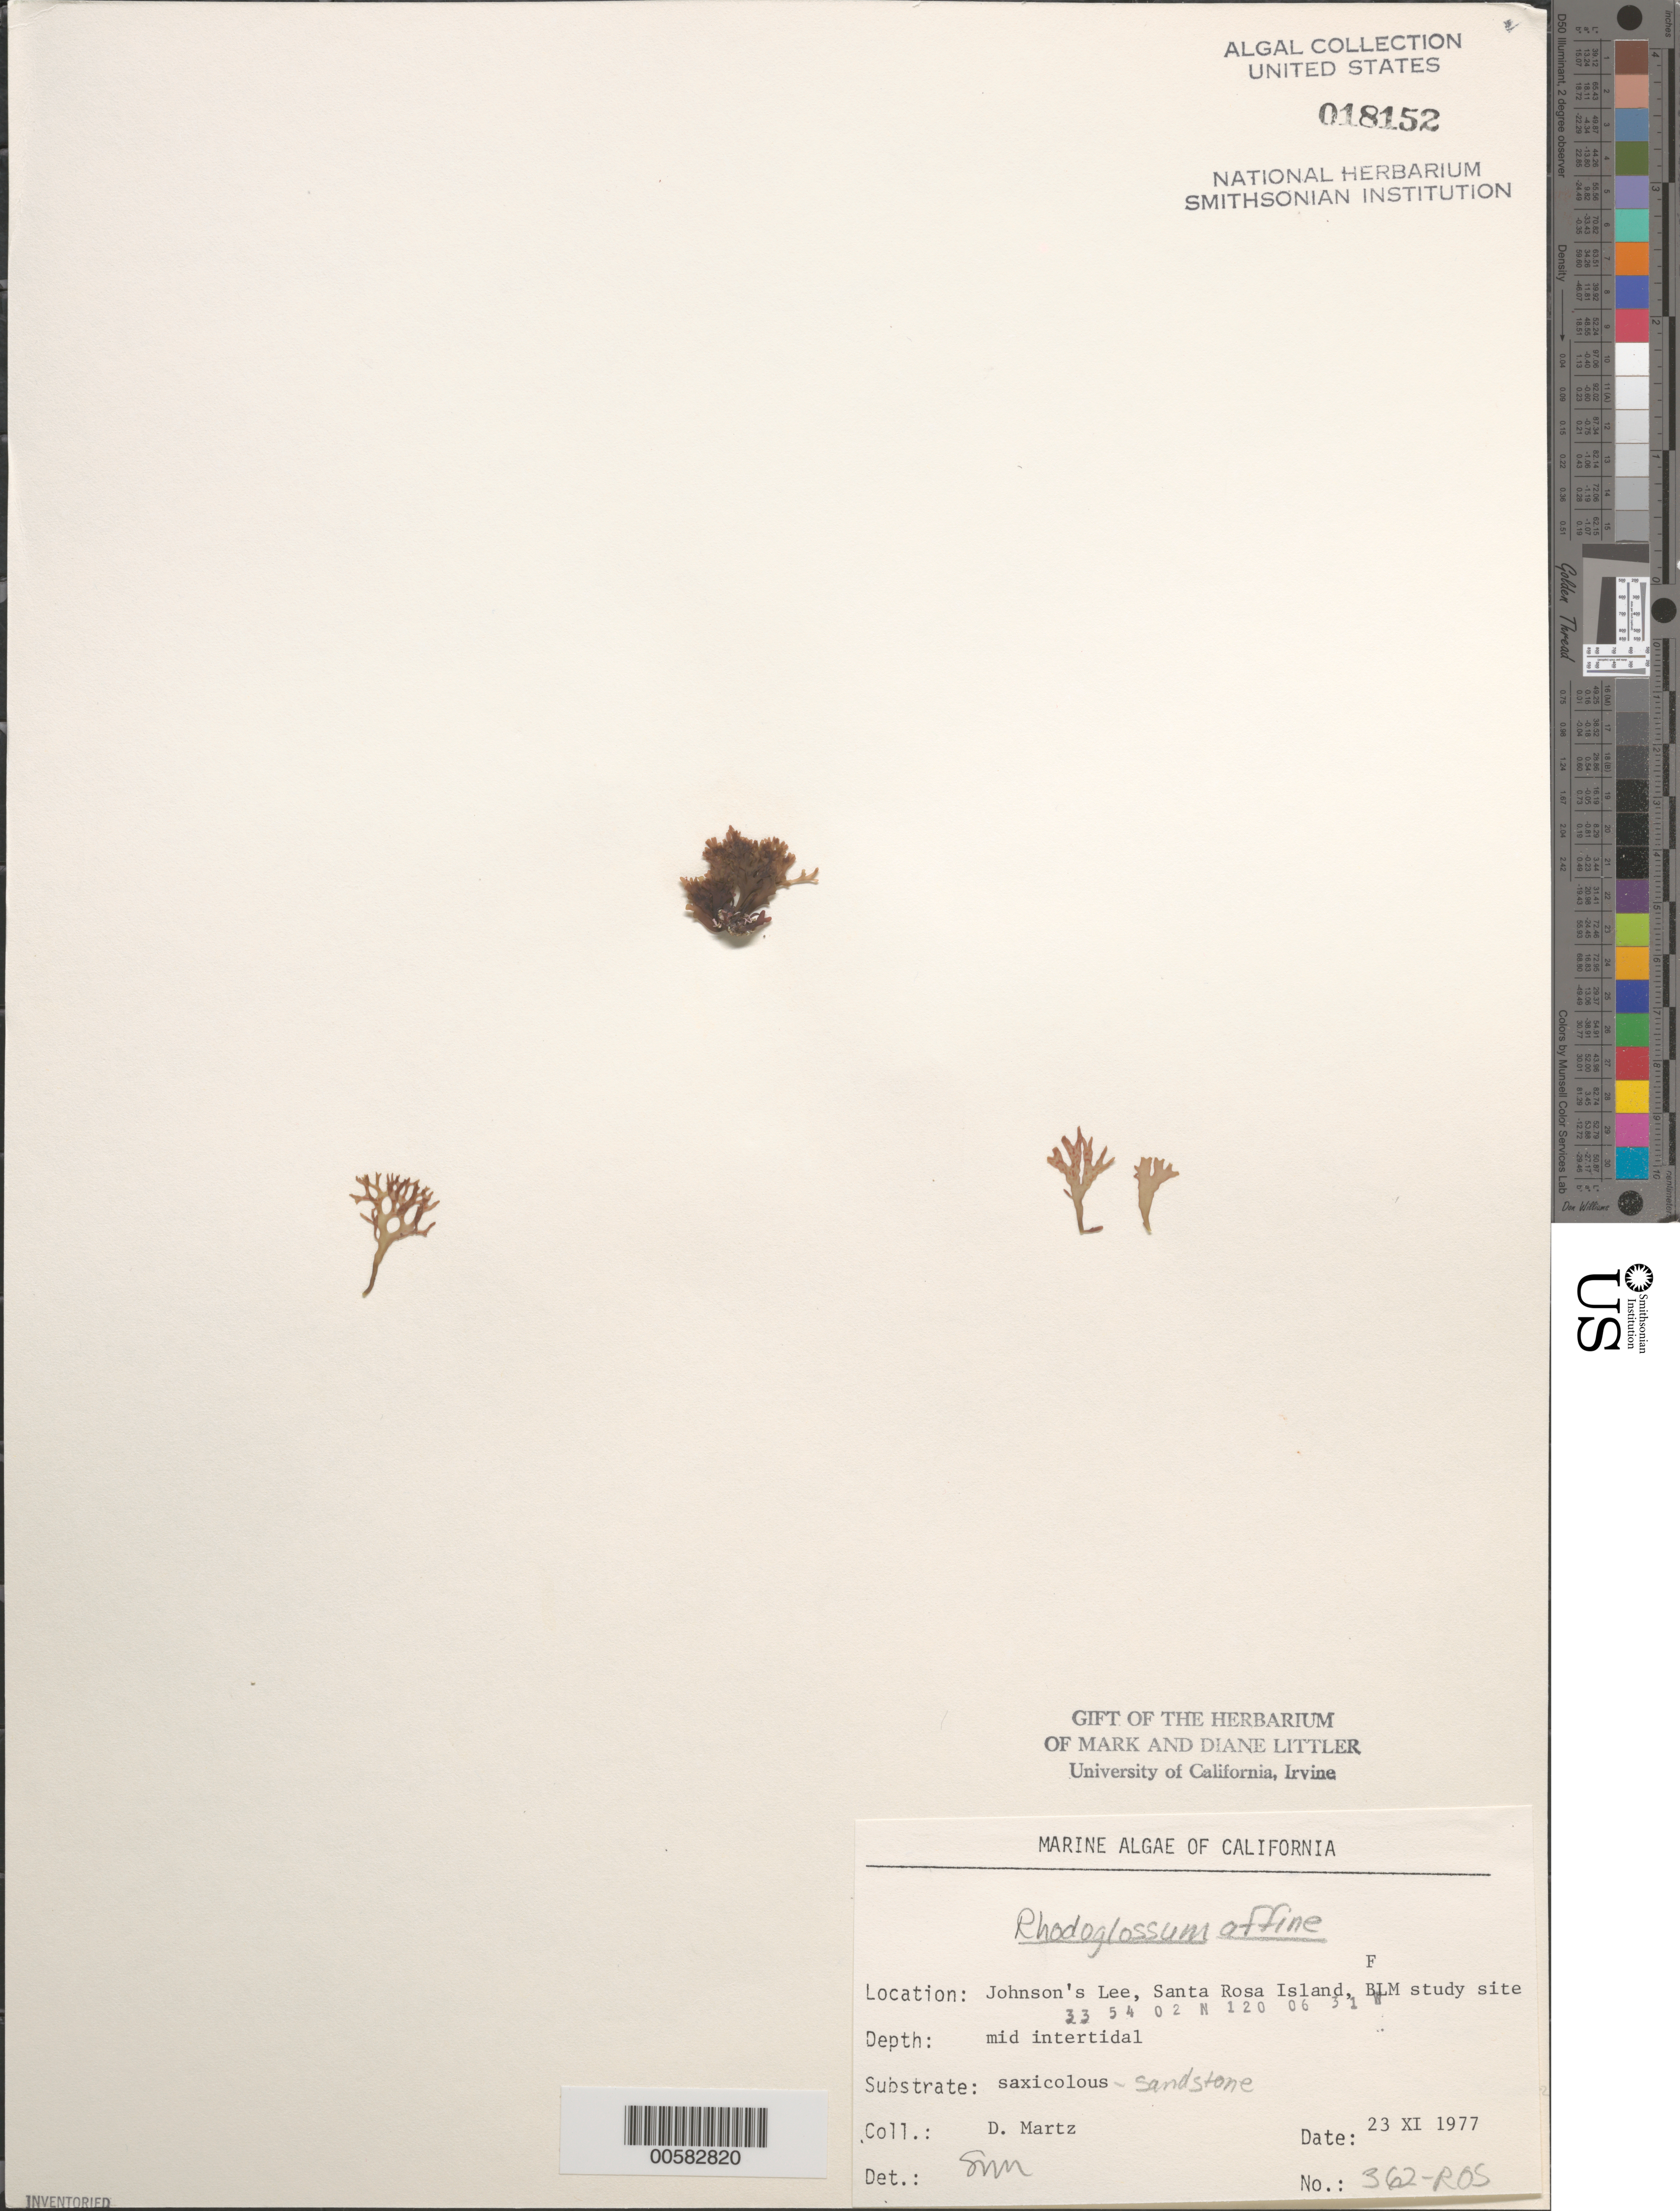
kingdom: Plantae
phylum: Rhodophyta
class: Florideophyceae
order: Gigartinales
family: Gigartinaceae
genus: Mazzaella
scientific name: Mazzaella affinis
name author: (Harvey) Fredericq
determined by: Algae name updating Project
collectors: D. Martz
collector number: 362-ros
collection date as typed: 23 Dec 1977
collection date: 1977-12-23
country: United States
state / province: California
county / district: Santa Barbara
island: Santa Rosa Island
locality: Johnson's Lee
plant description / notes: BLM-SOCALBIGHT Rocky Intertidal Survey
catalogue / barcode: US 18152